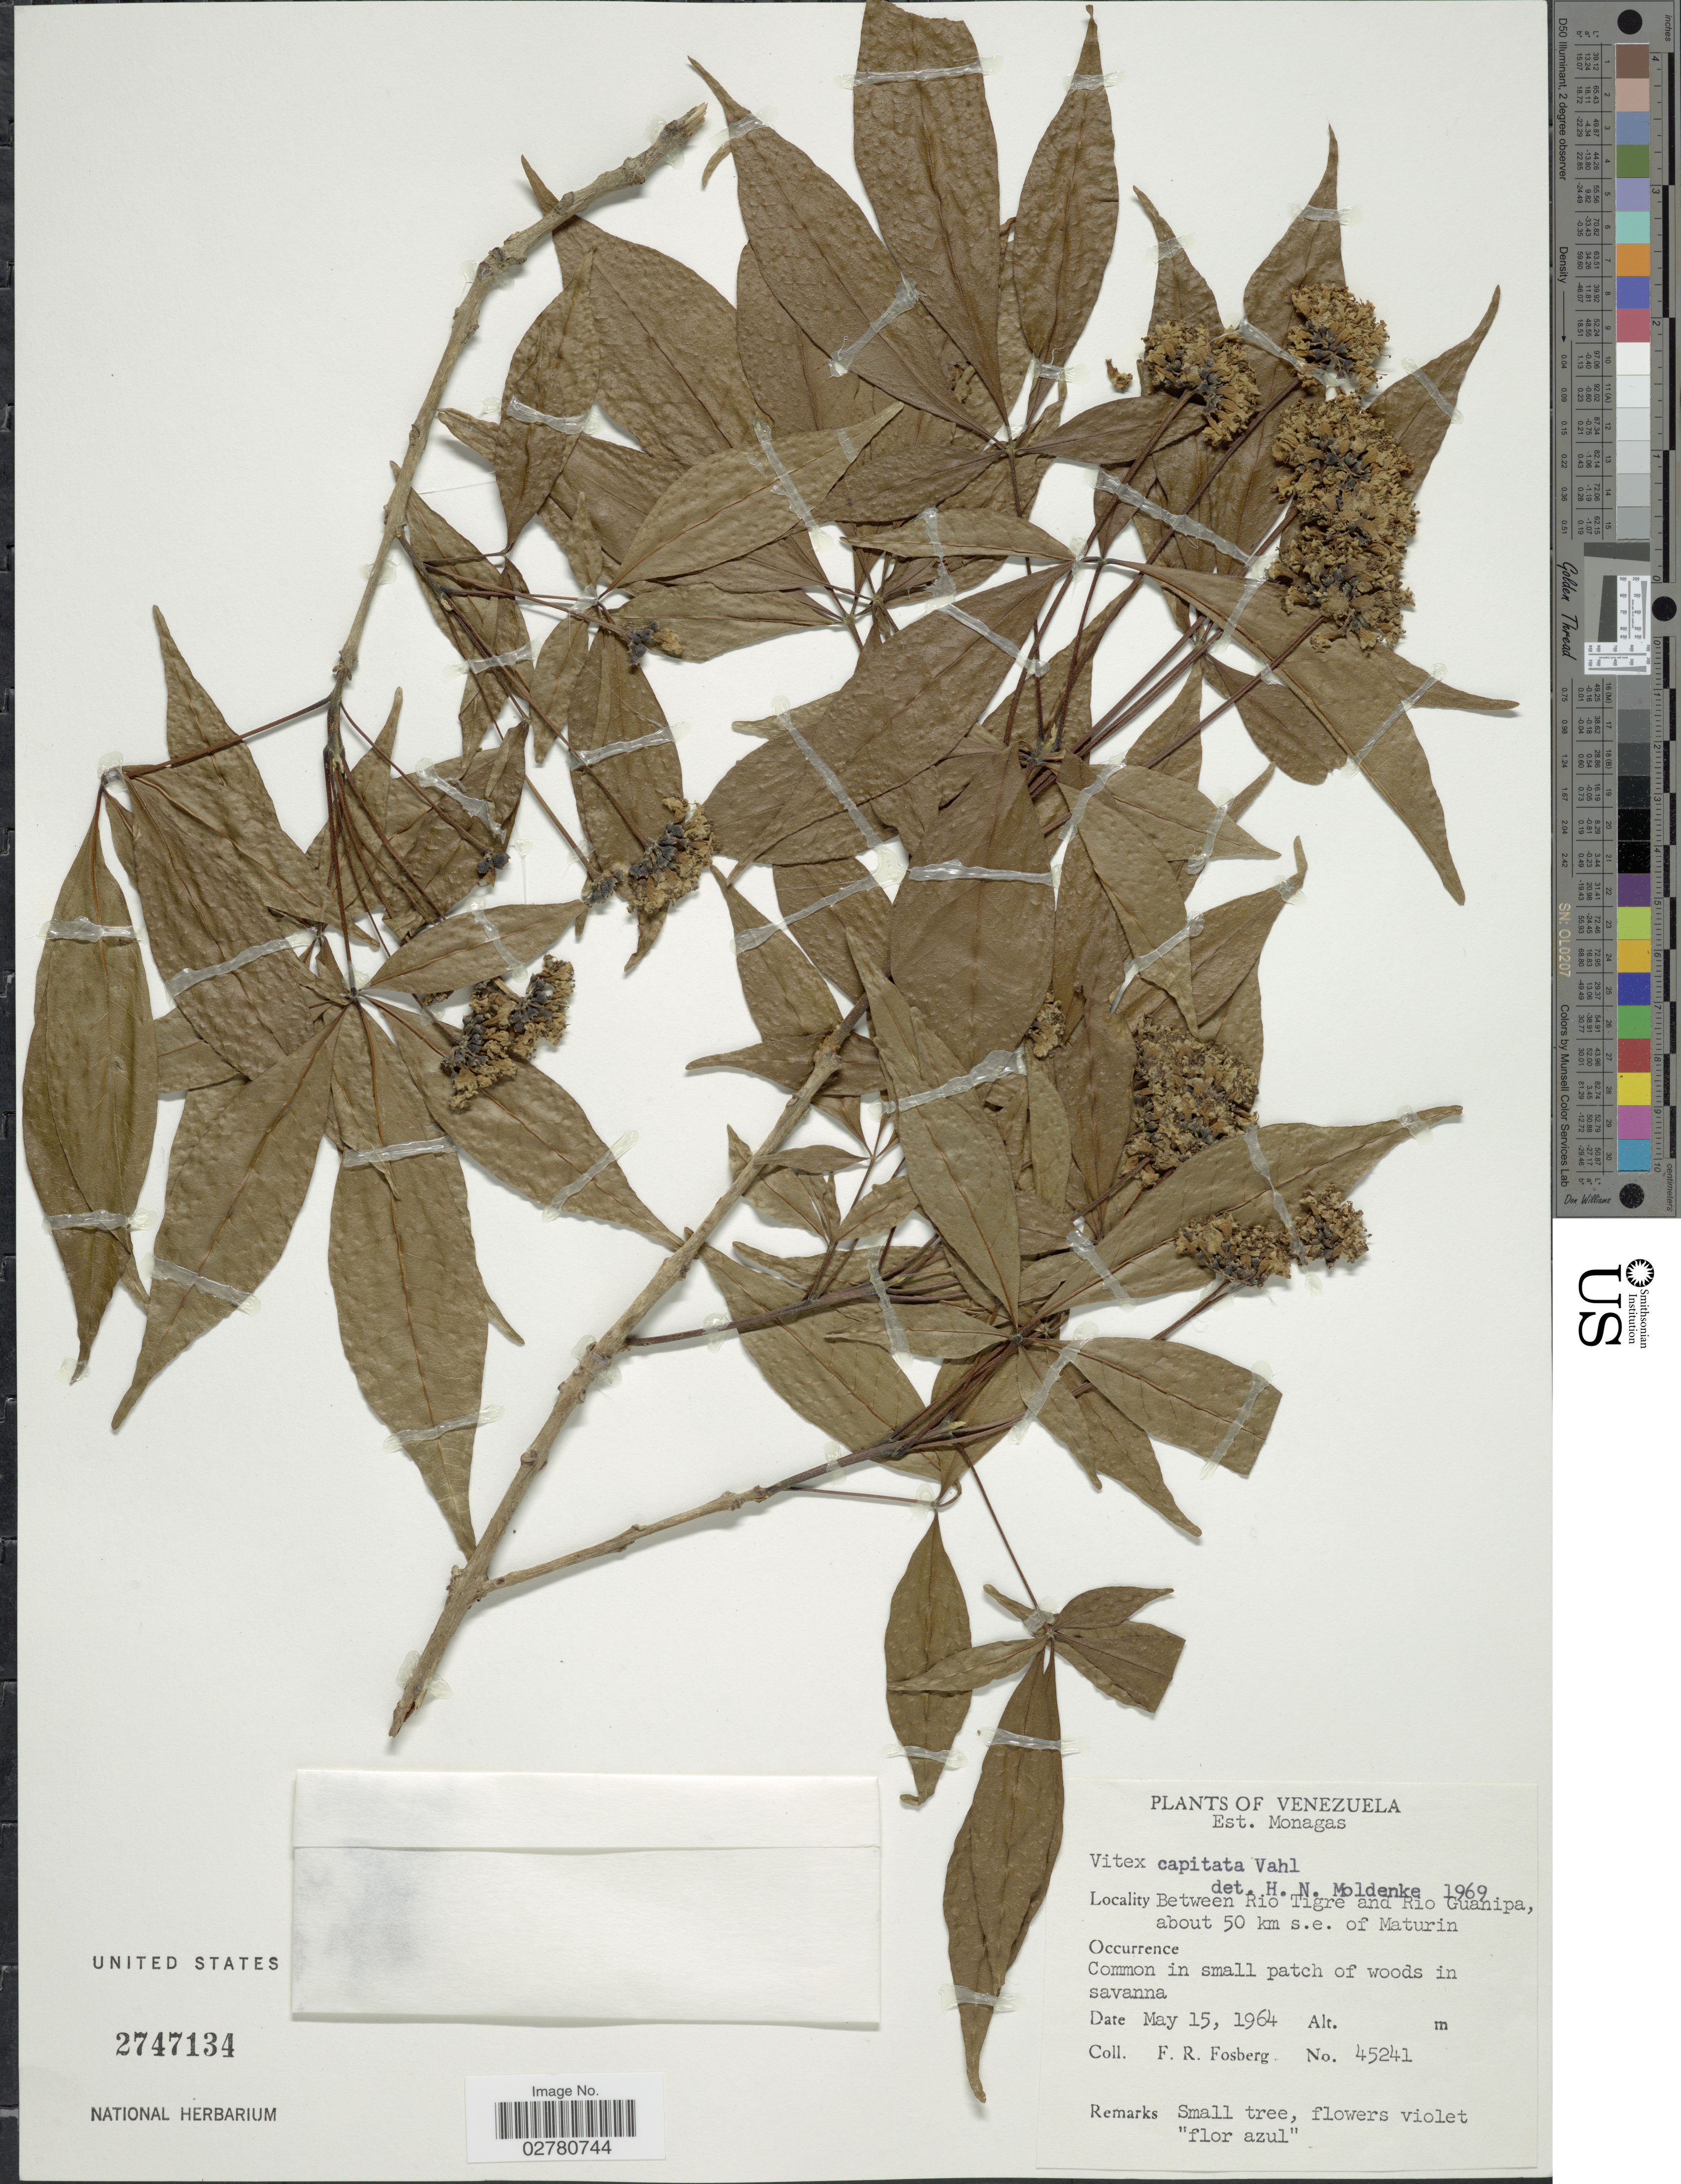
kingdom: Plantae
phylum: Tracheophyta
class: Magnoliopsida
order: Lamiales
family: Lamiaceae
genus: Vitex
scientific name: Vitex capitata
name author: Vahl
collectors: F. R. Fosberg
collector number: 45241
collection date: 1964-05-15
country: Venezuela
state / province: Monagas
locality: Between Rio Tigre and Rio Guanipa, about 50 km s.e. of Maturin.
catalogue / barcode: US 2747134